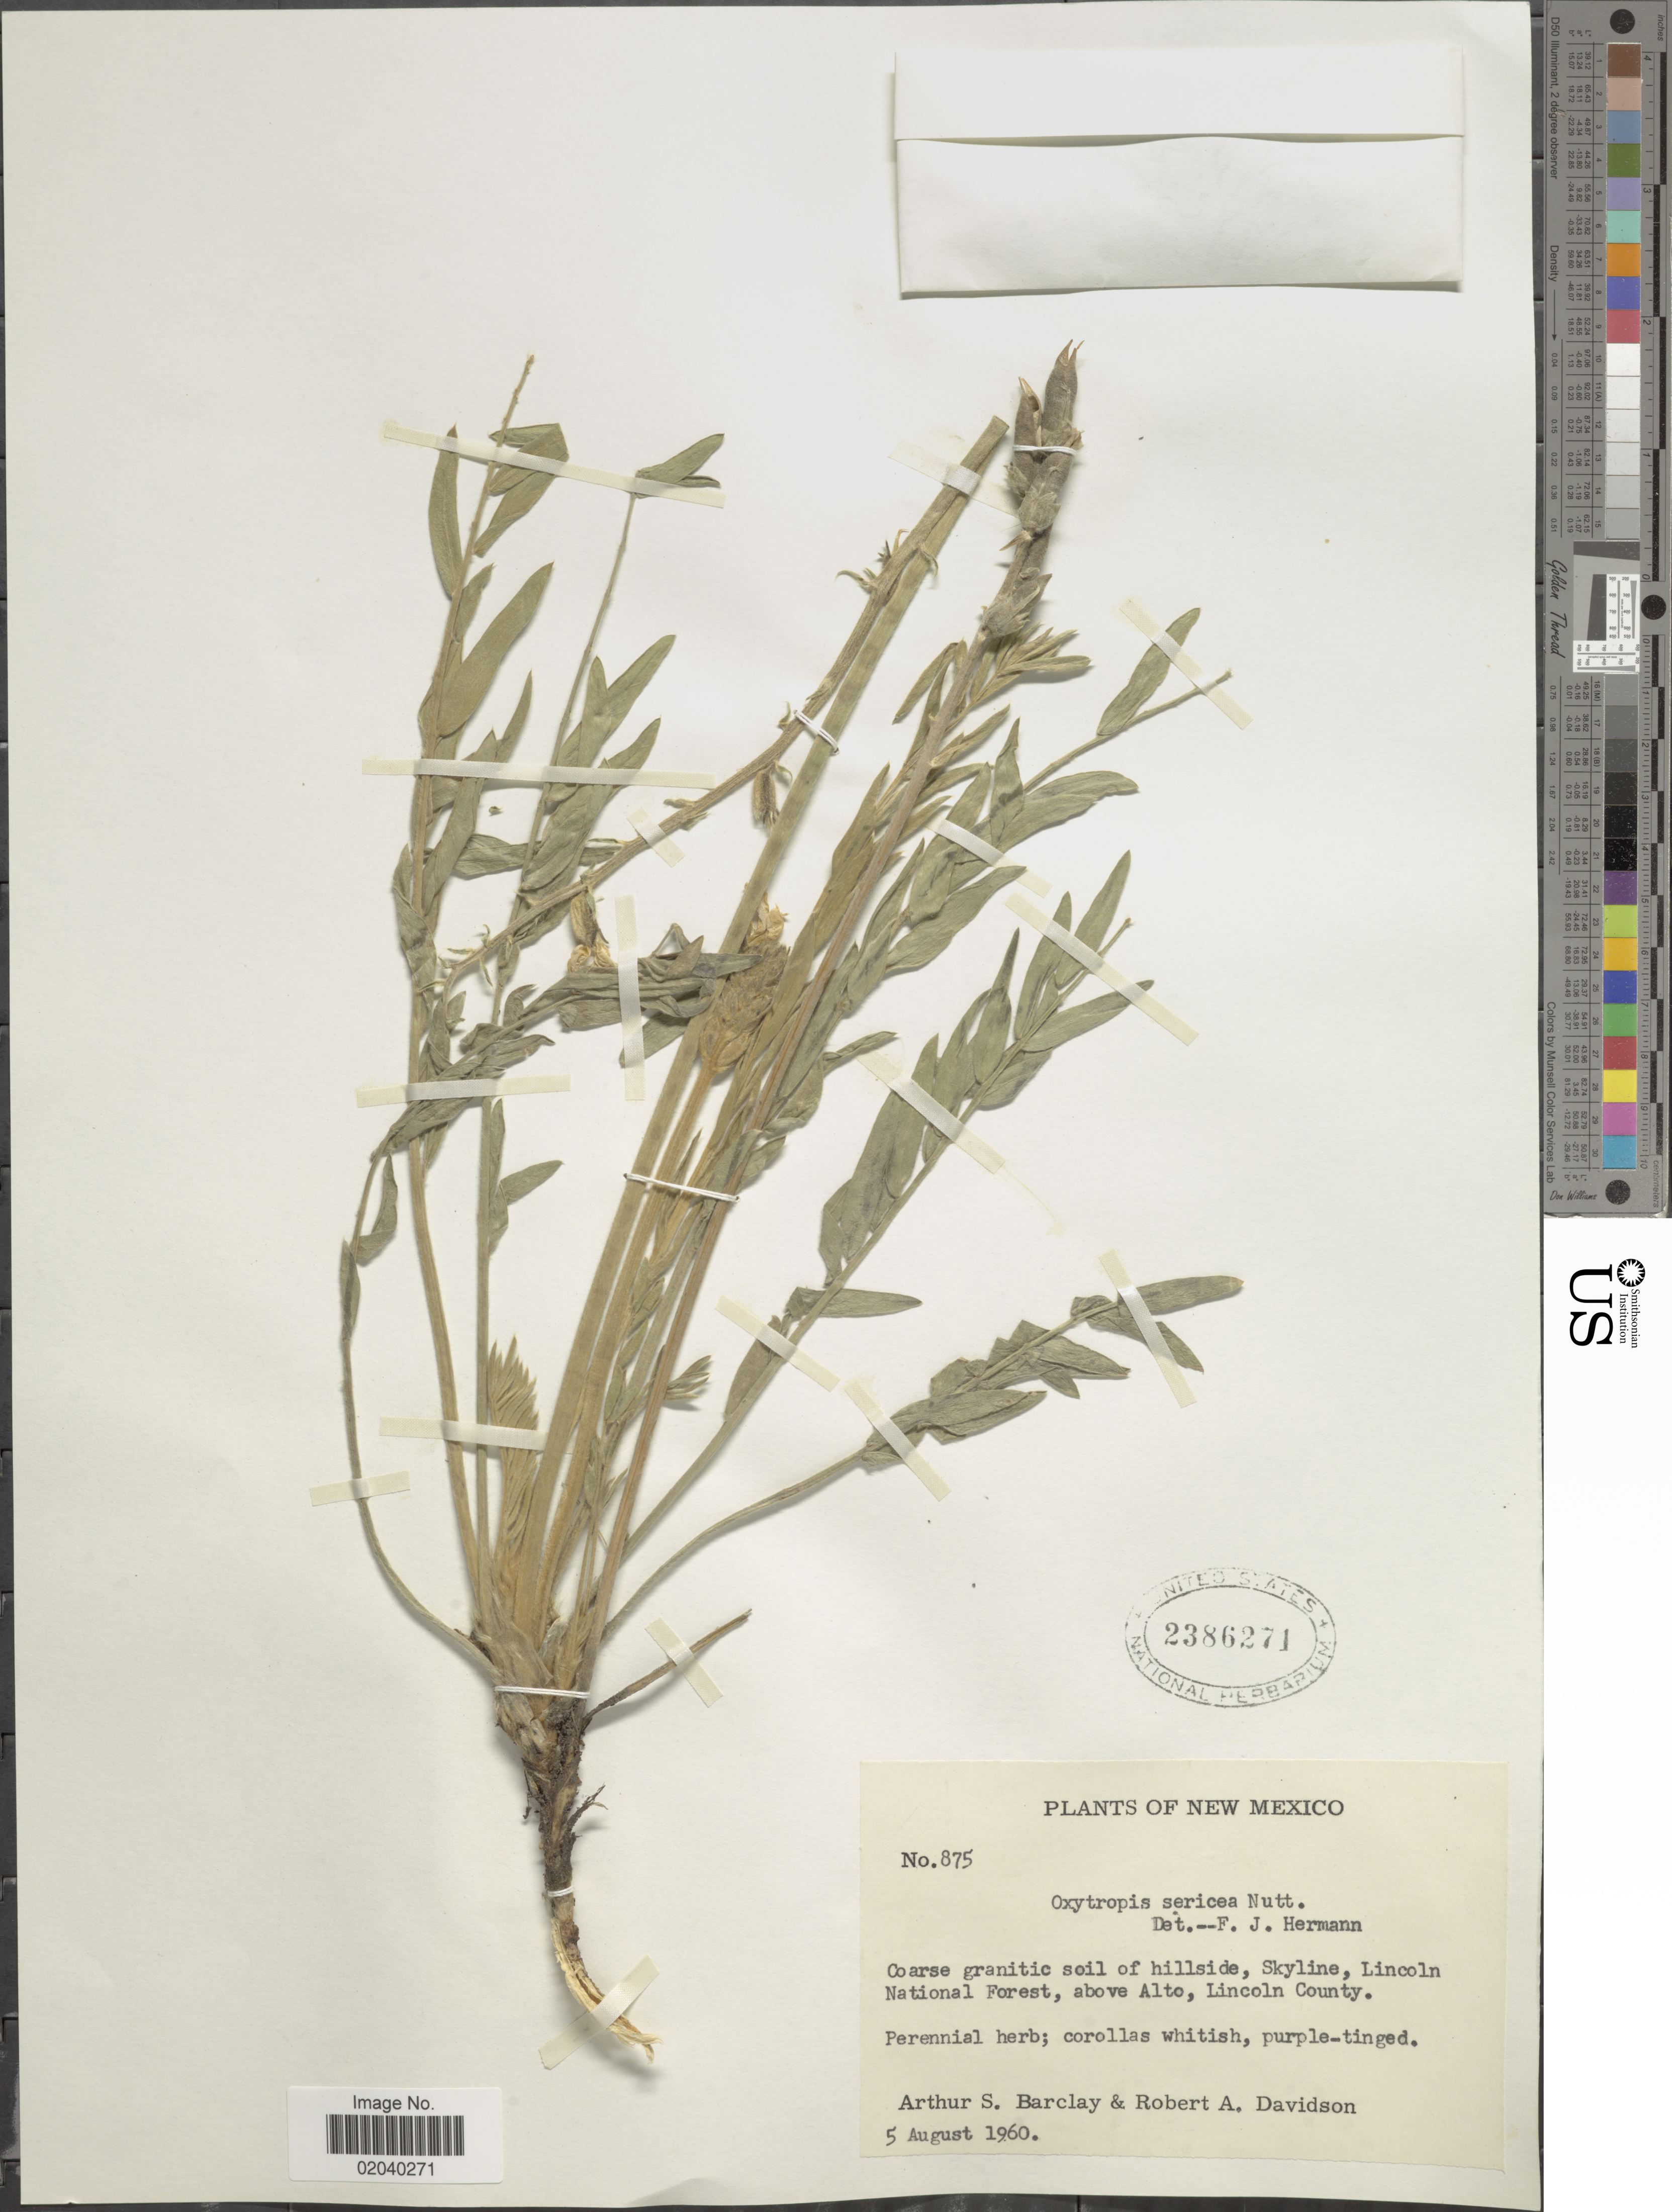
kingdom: Plantae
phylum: Tracheophyta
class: Magnoliopsida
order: Fabales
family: Fabaceae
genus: Oxytropis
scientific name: Oxytropis sericea var. sericea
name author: Nutt.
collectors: A. S. Barclay & R. A. Davidson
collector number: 875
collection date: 1960-08-05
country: United States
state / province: New Mexico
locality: Coarse granitic soil of hillside, Skyline, Lincoln National Forest, above Alto, Lincoln County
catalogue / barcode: US 2386271